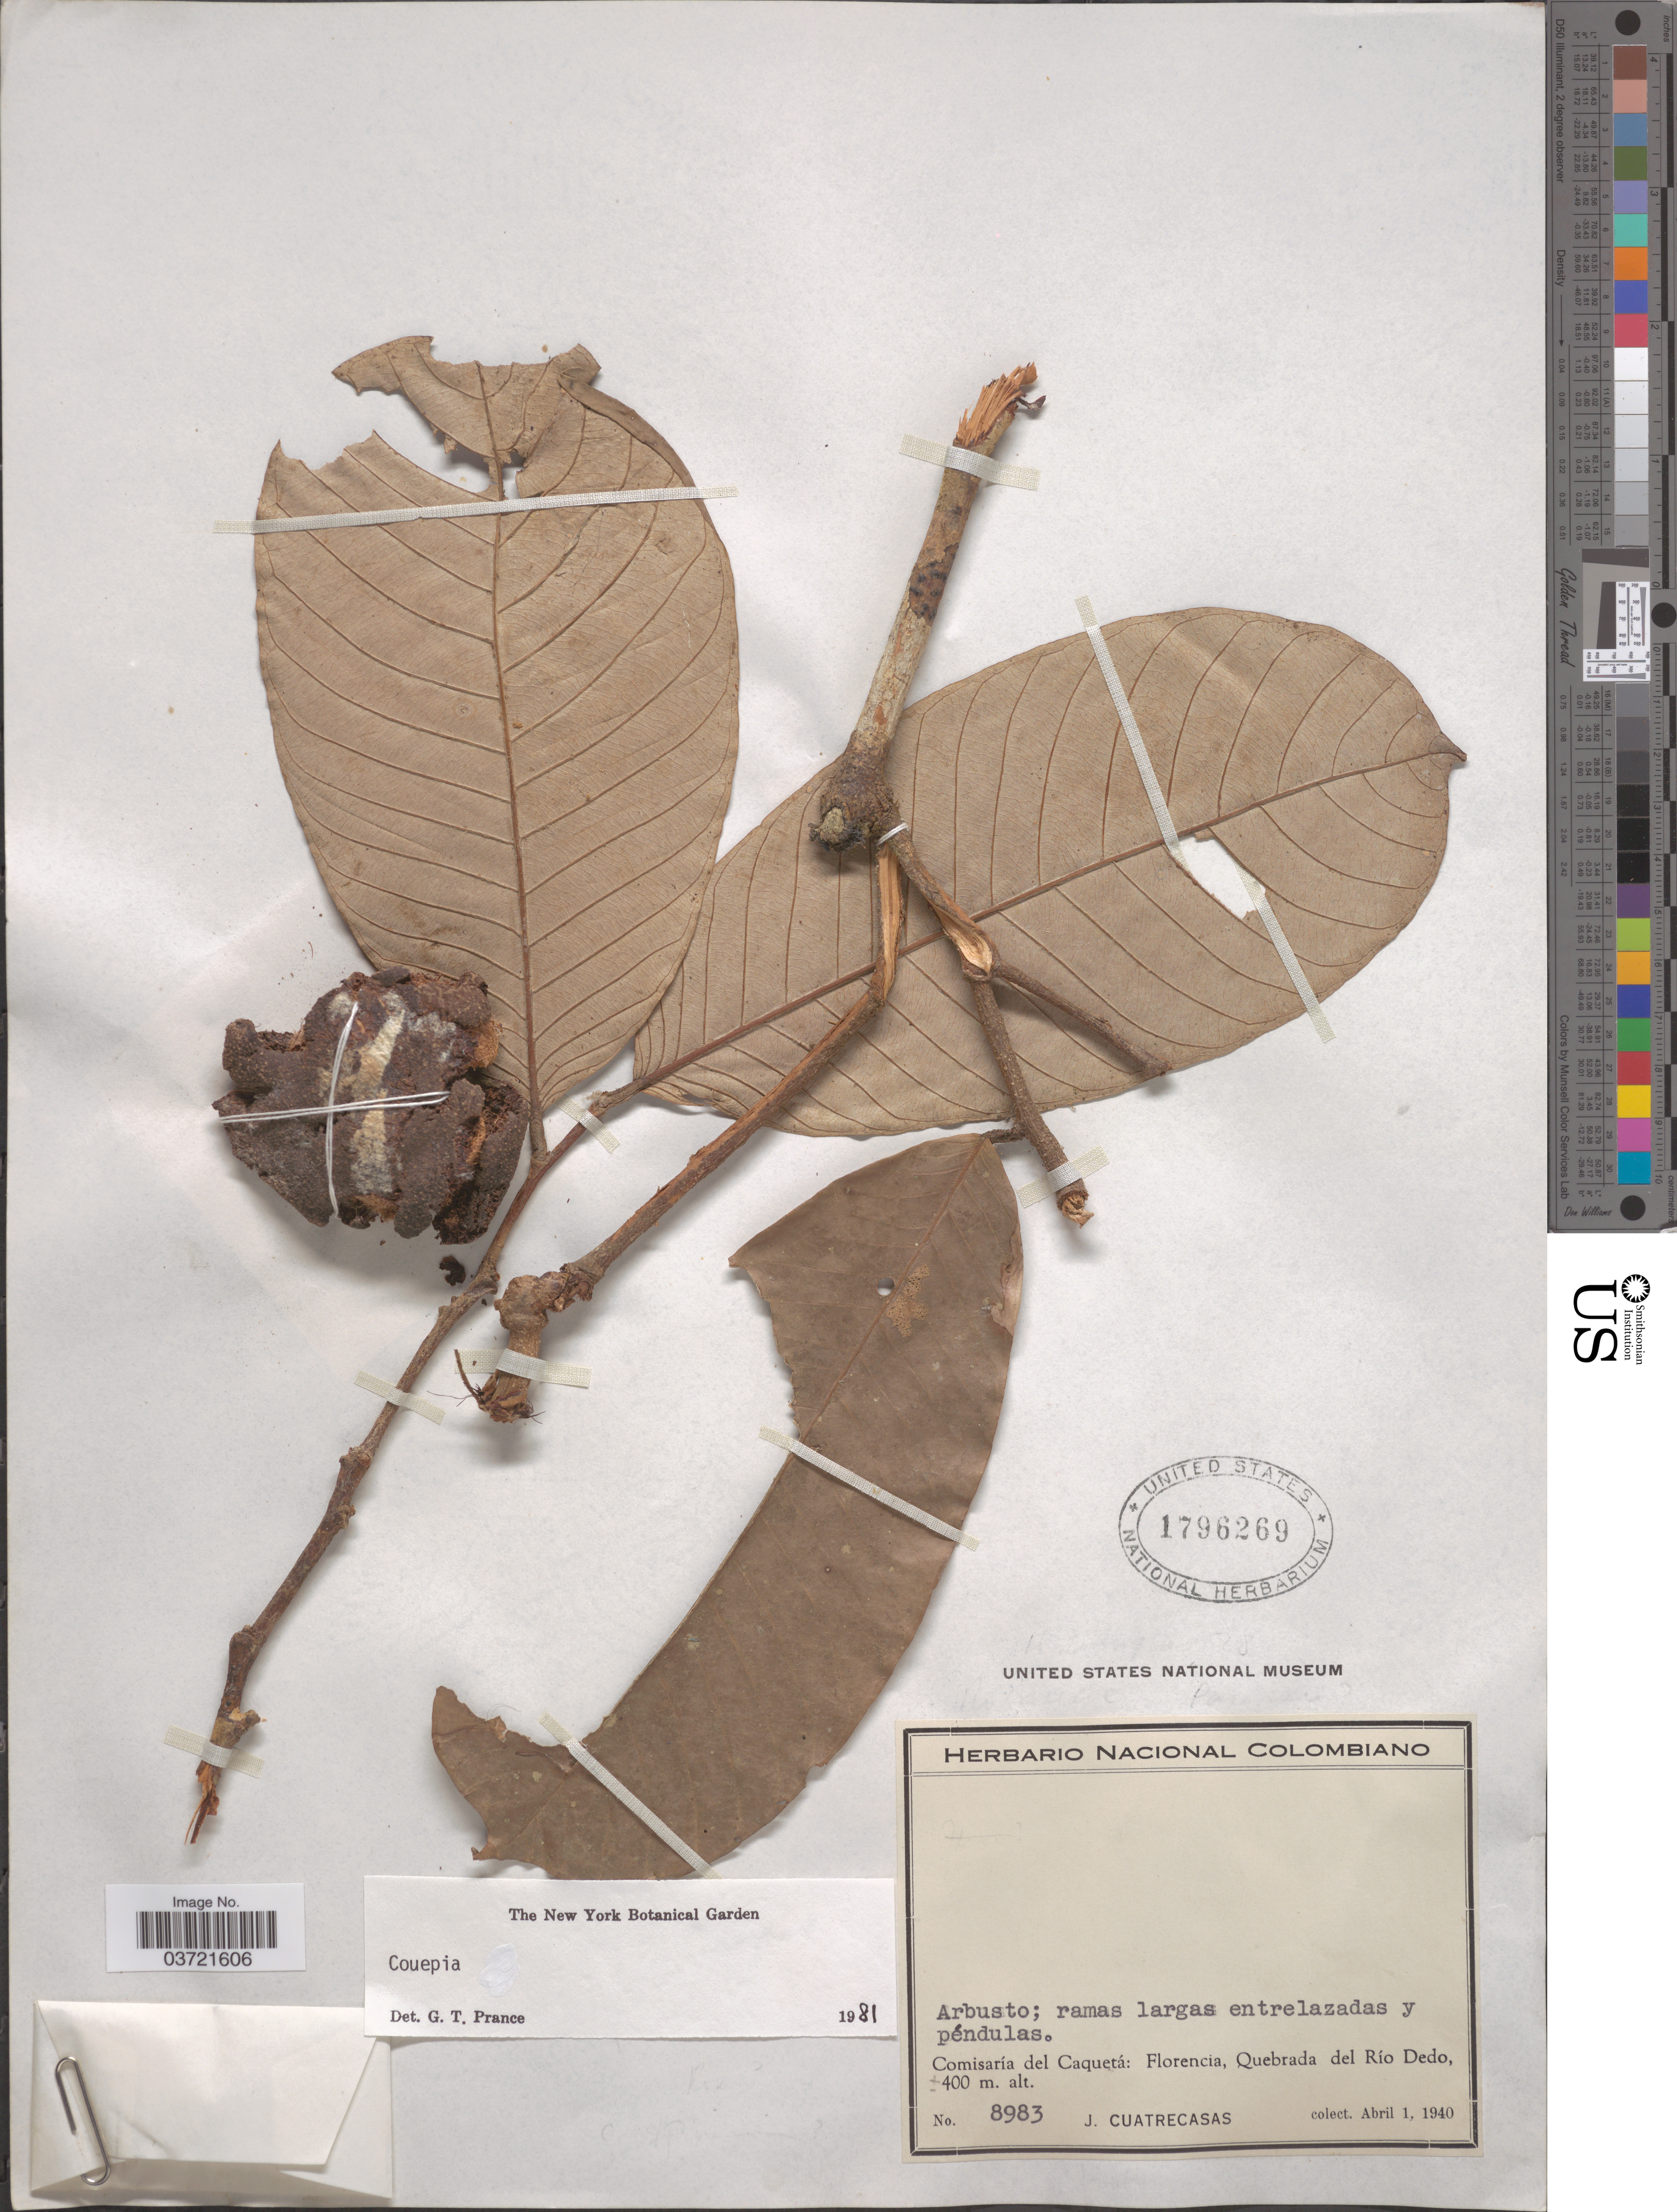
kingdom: Plantae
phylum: Tracheophyta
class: Magnoliopsida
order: Malpighiales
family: Chrysobalanaceae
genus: Couepia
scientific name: Couepia sp.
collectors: J. Cuatrecasas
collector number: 8983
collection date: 1940-04-01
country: Colombia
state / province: Caquetá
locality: Comisaría del Caquetá: Florencia, Quebrada del Río Dedo.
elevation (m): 400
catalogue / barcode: US 1796269